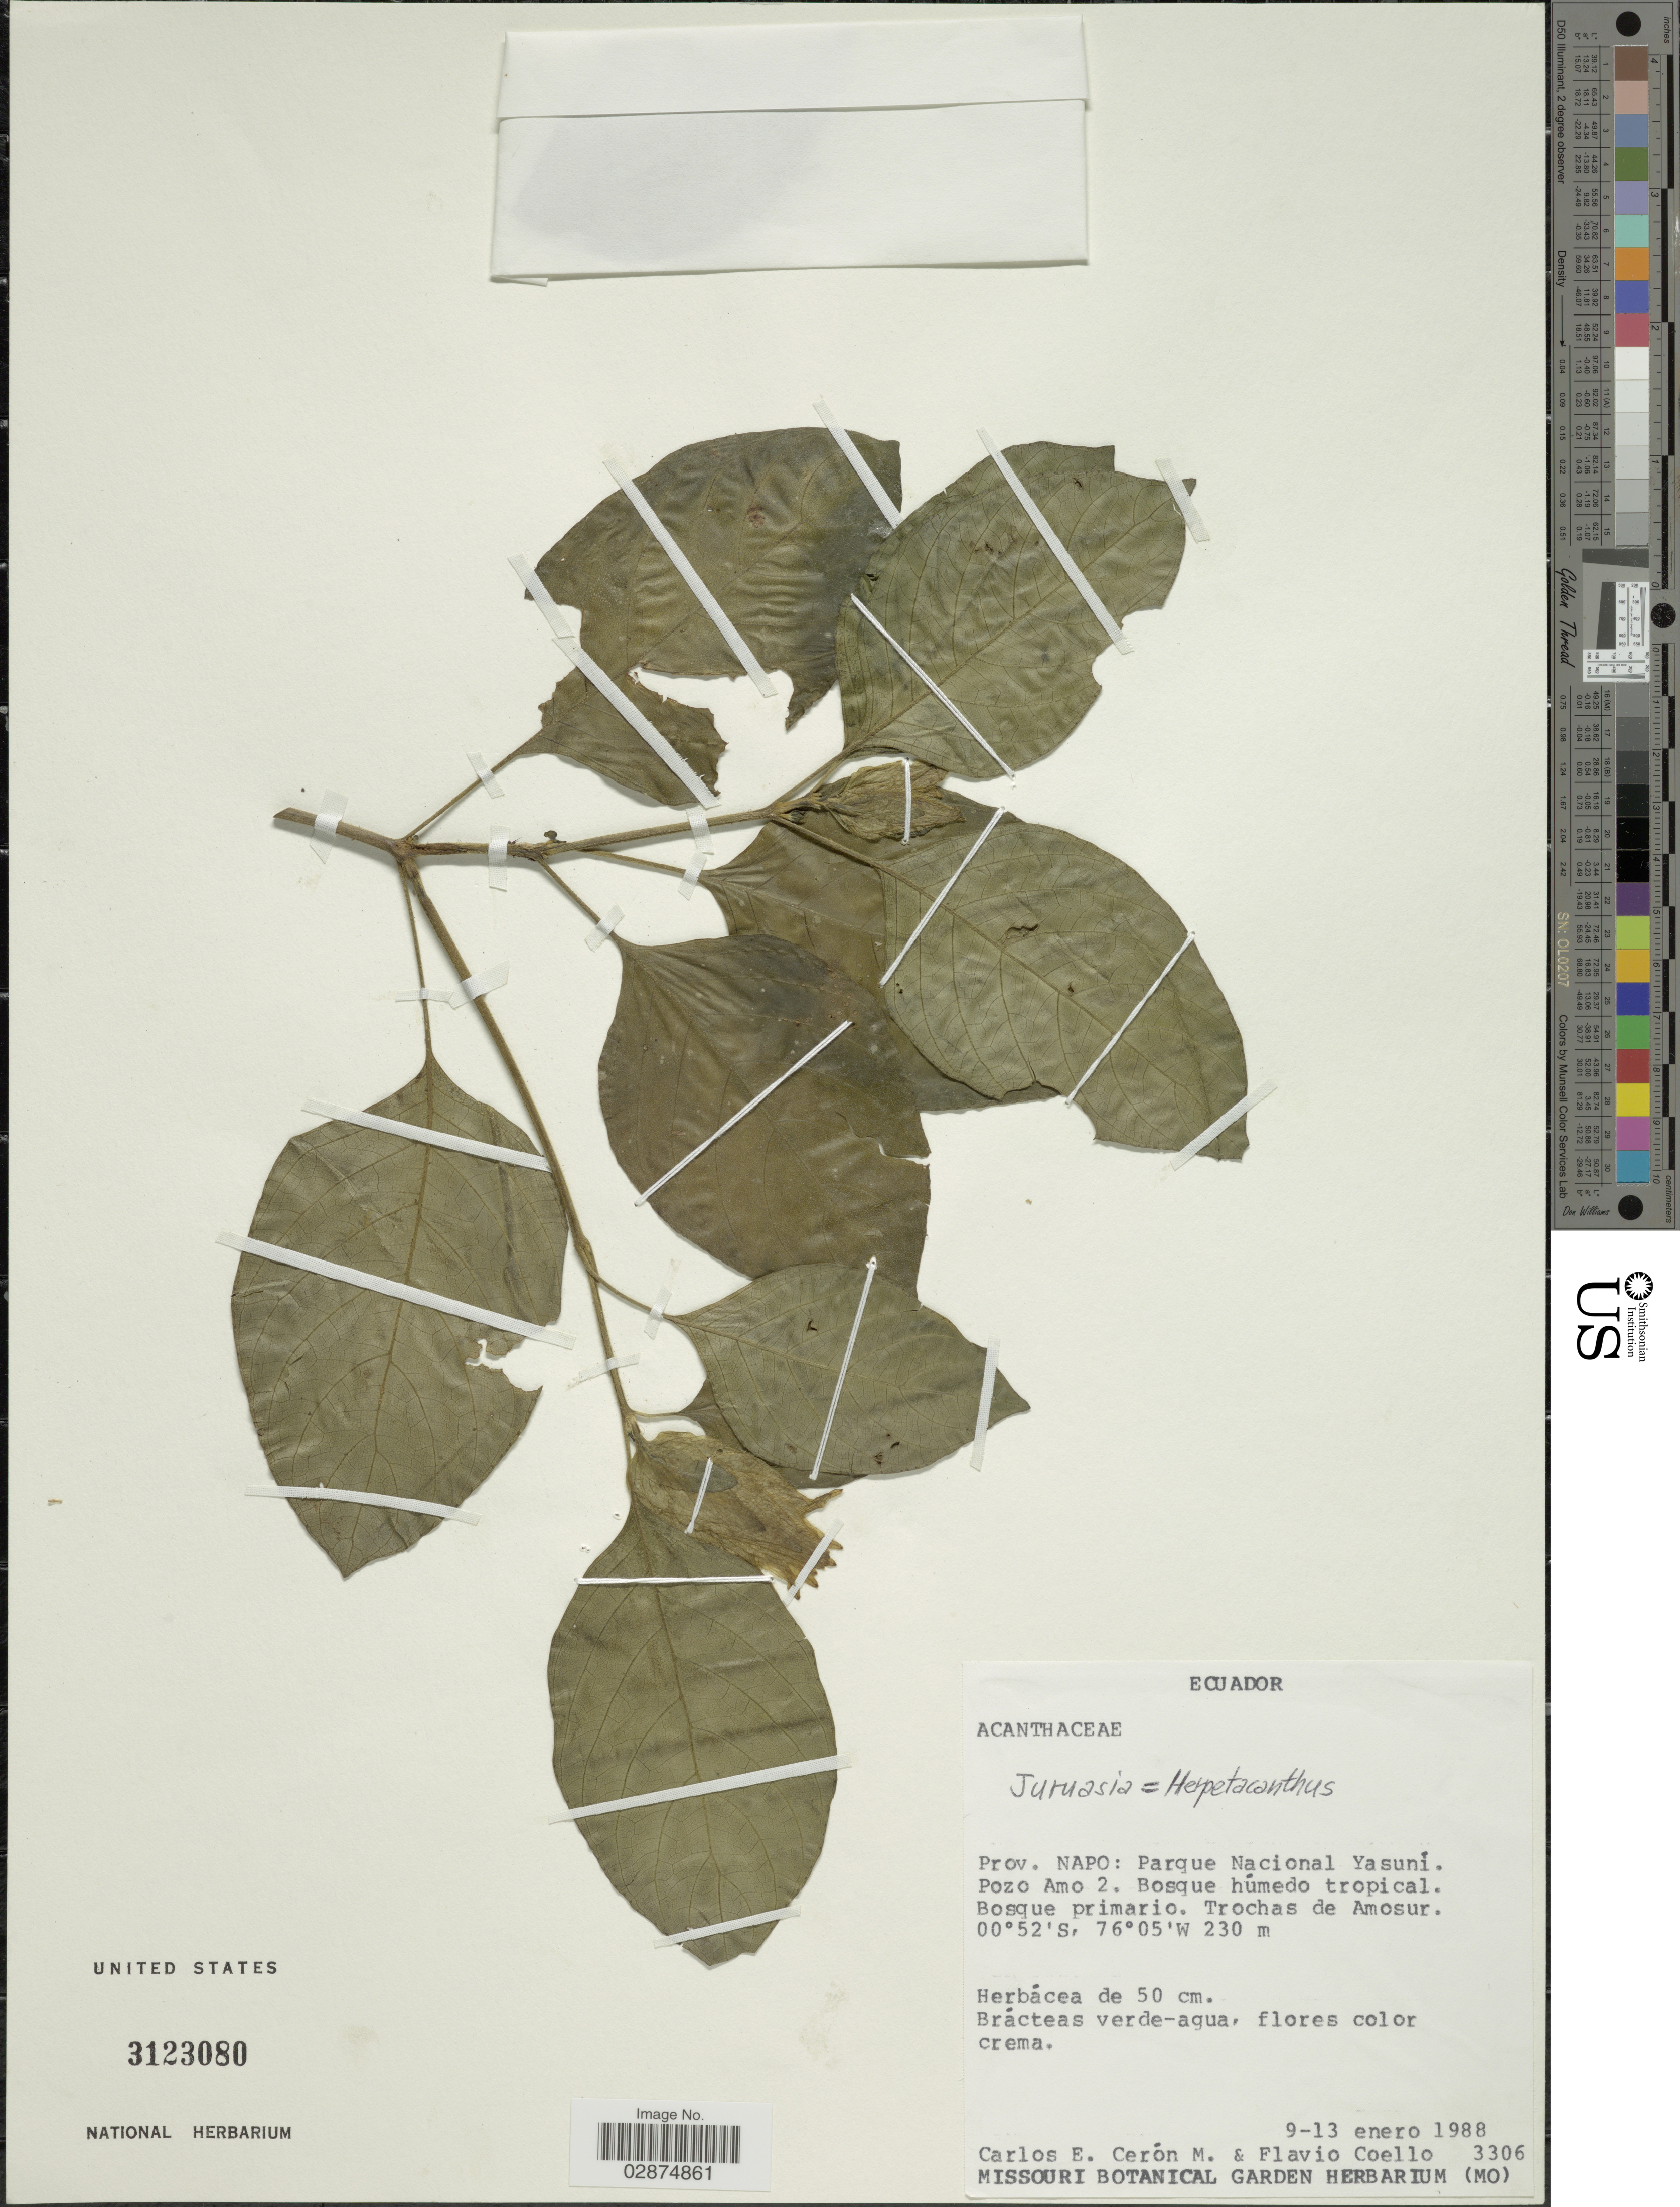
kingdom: Plantae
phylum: Tracheophyta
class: Magnoliopsida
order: Lamiales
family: Acanthaceae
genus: Herpetacanthus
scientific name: Herpetacanthus sp.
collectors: C. E. Cerón M. & F. Coello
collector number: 3306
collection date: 1988-01-09/1988-01-13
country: Ecuador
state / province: Napo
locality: Parque Nacional Yasuní. Pozo Amo 2.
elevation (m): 230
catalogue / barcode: US 3123080